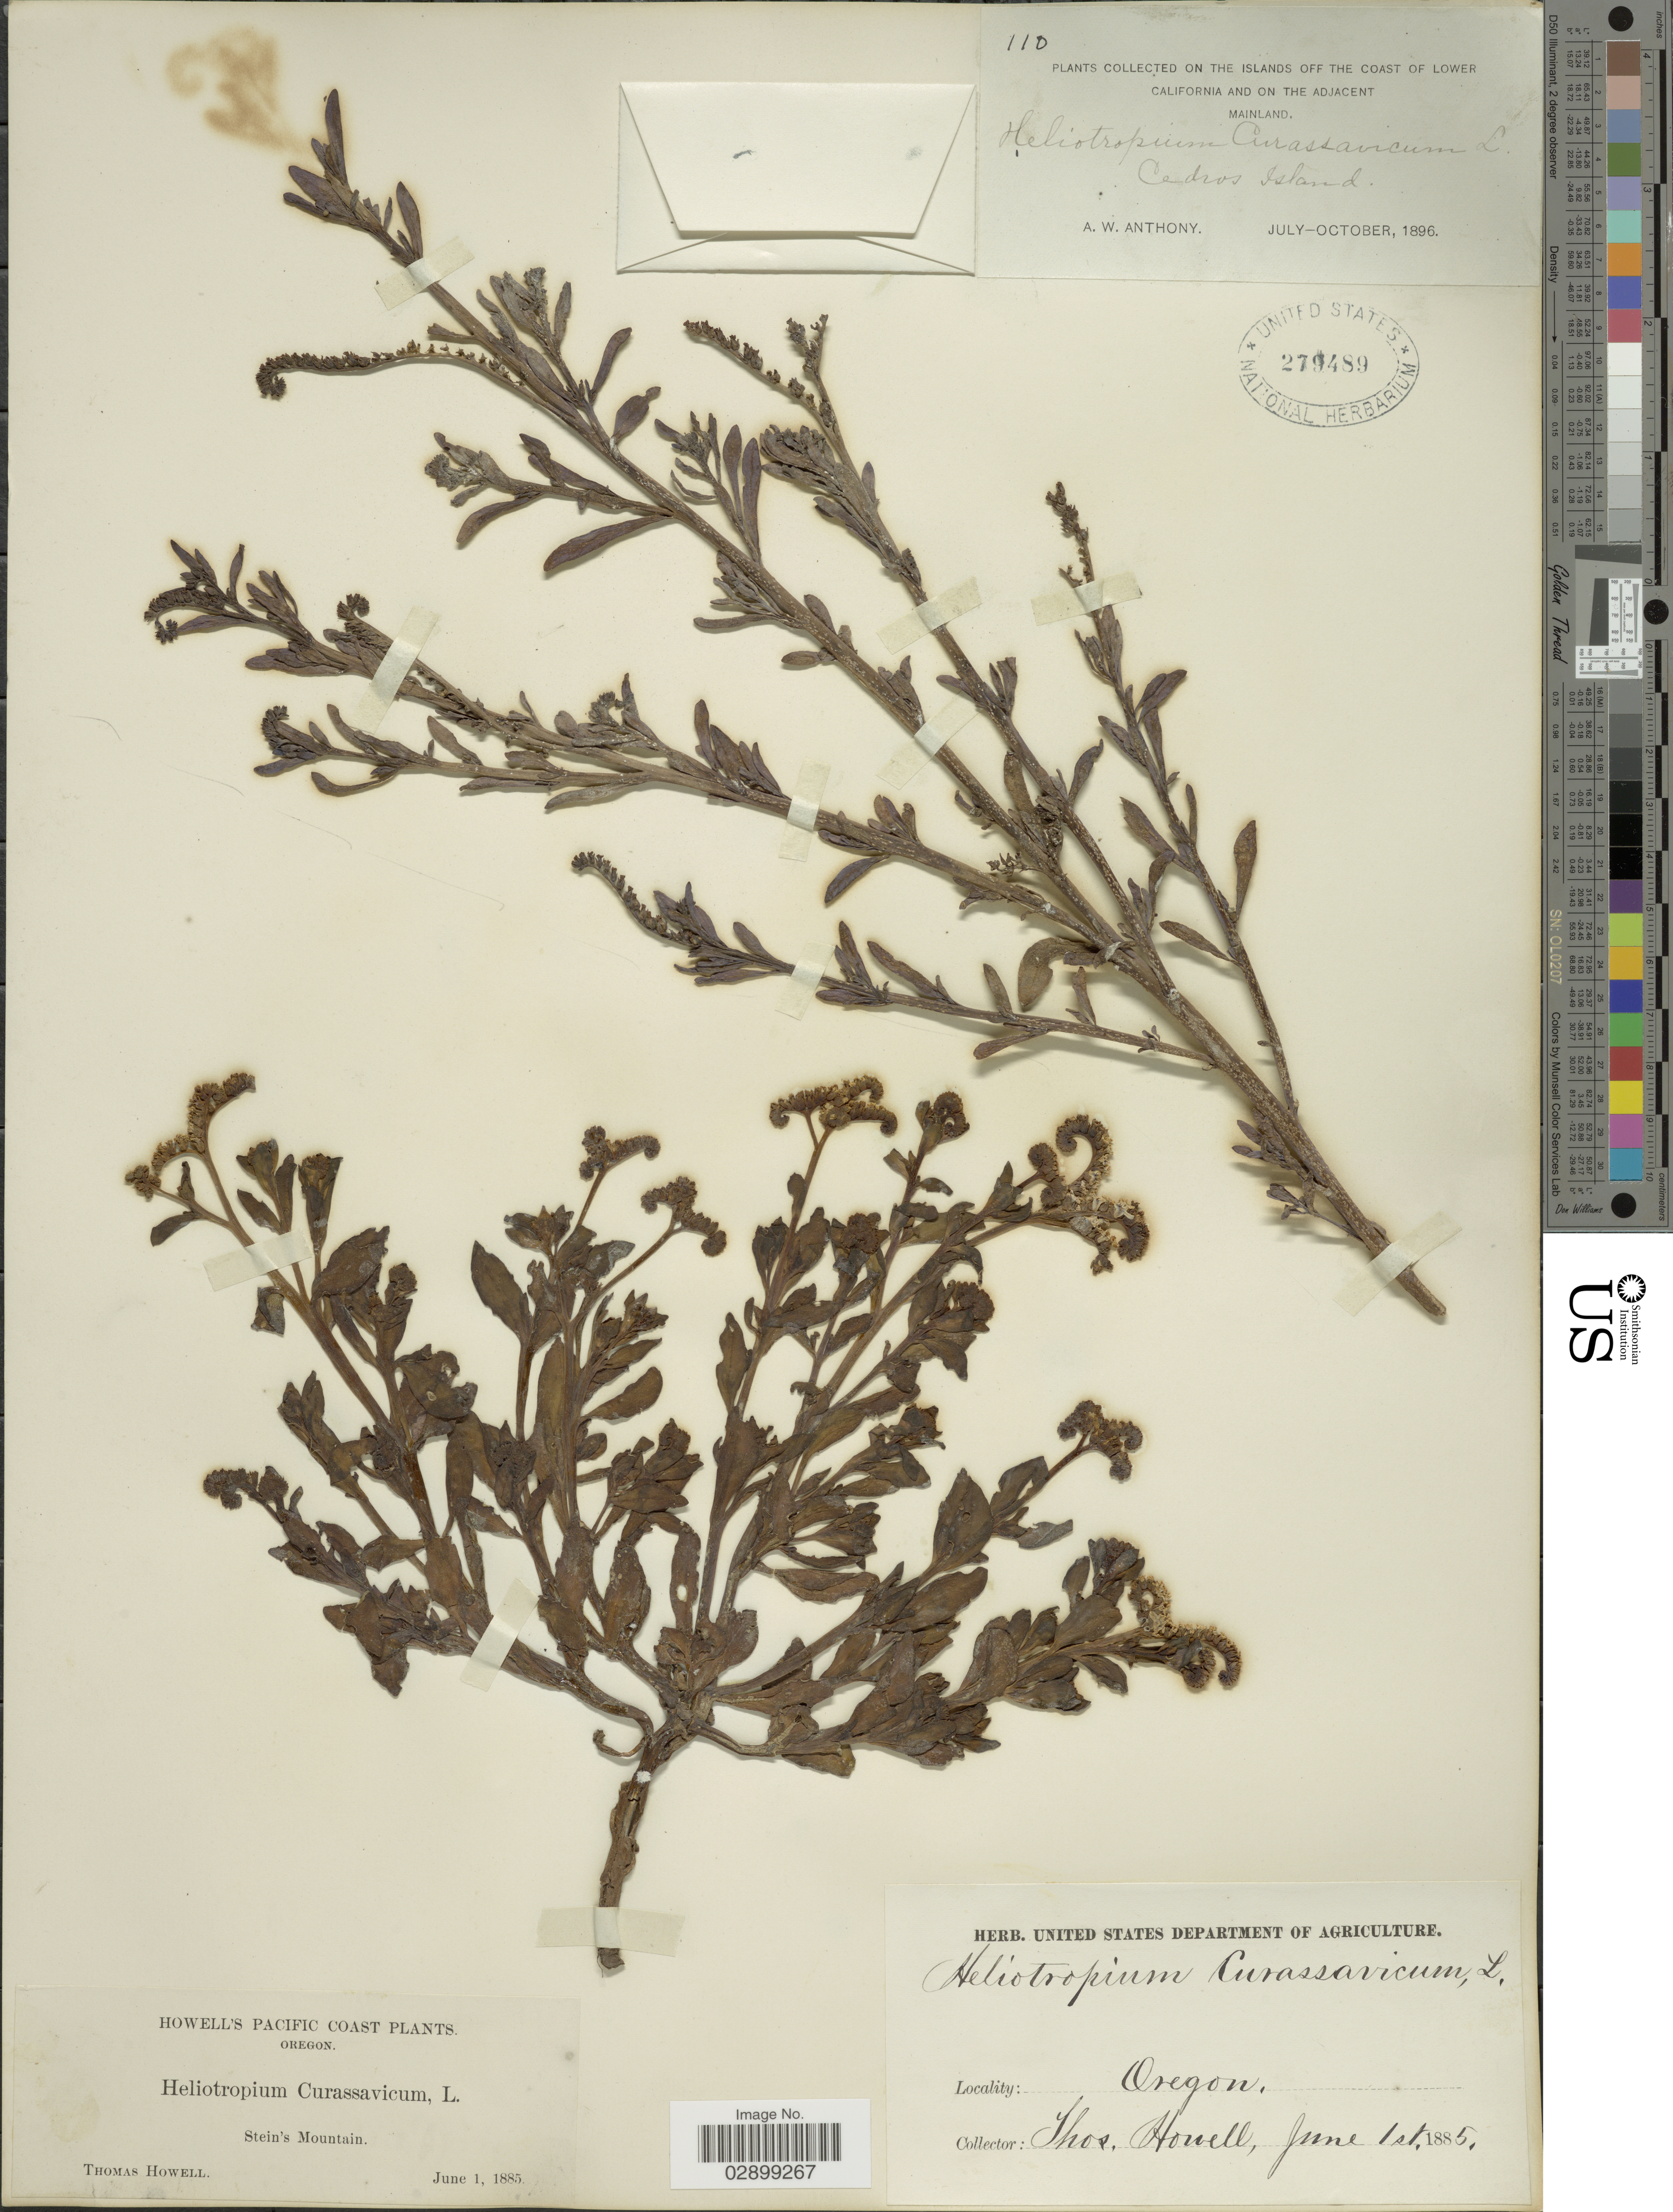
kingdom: Plantae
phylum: Tracheophyta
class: Magnoliopsida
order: Boraginales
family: Heliotropiaceae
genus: Heliotropium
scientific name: Heliotropium curassavicum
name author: L.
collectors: A. W. Anthony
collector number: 110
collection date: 1896-07/1896-10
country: Mexico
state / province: Baja California Norte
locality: On the islands off the coast of Lower California and on the adjacent mailand. Cedros Island.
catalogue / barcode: US 279489